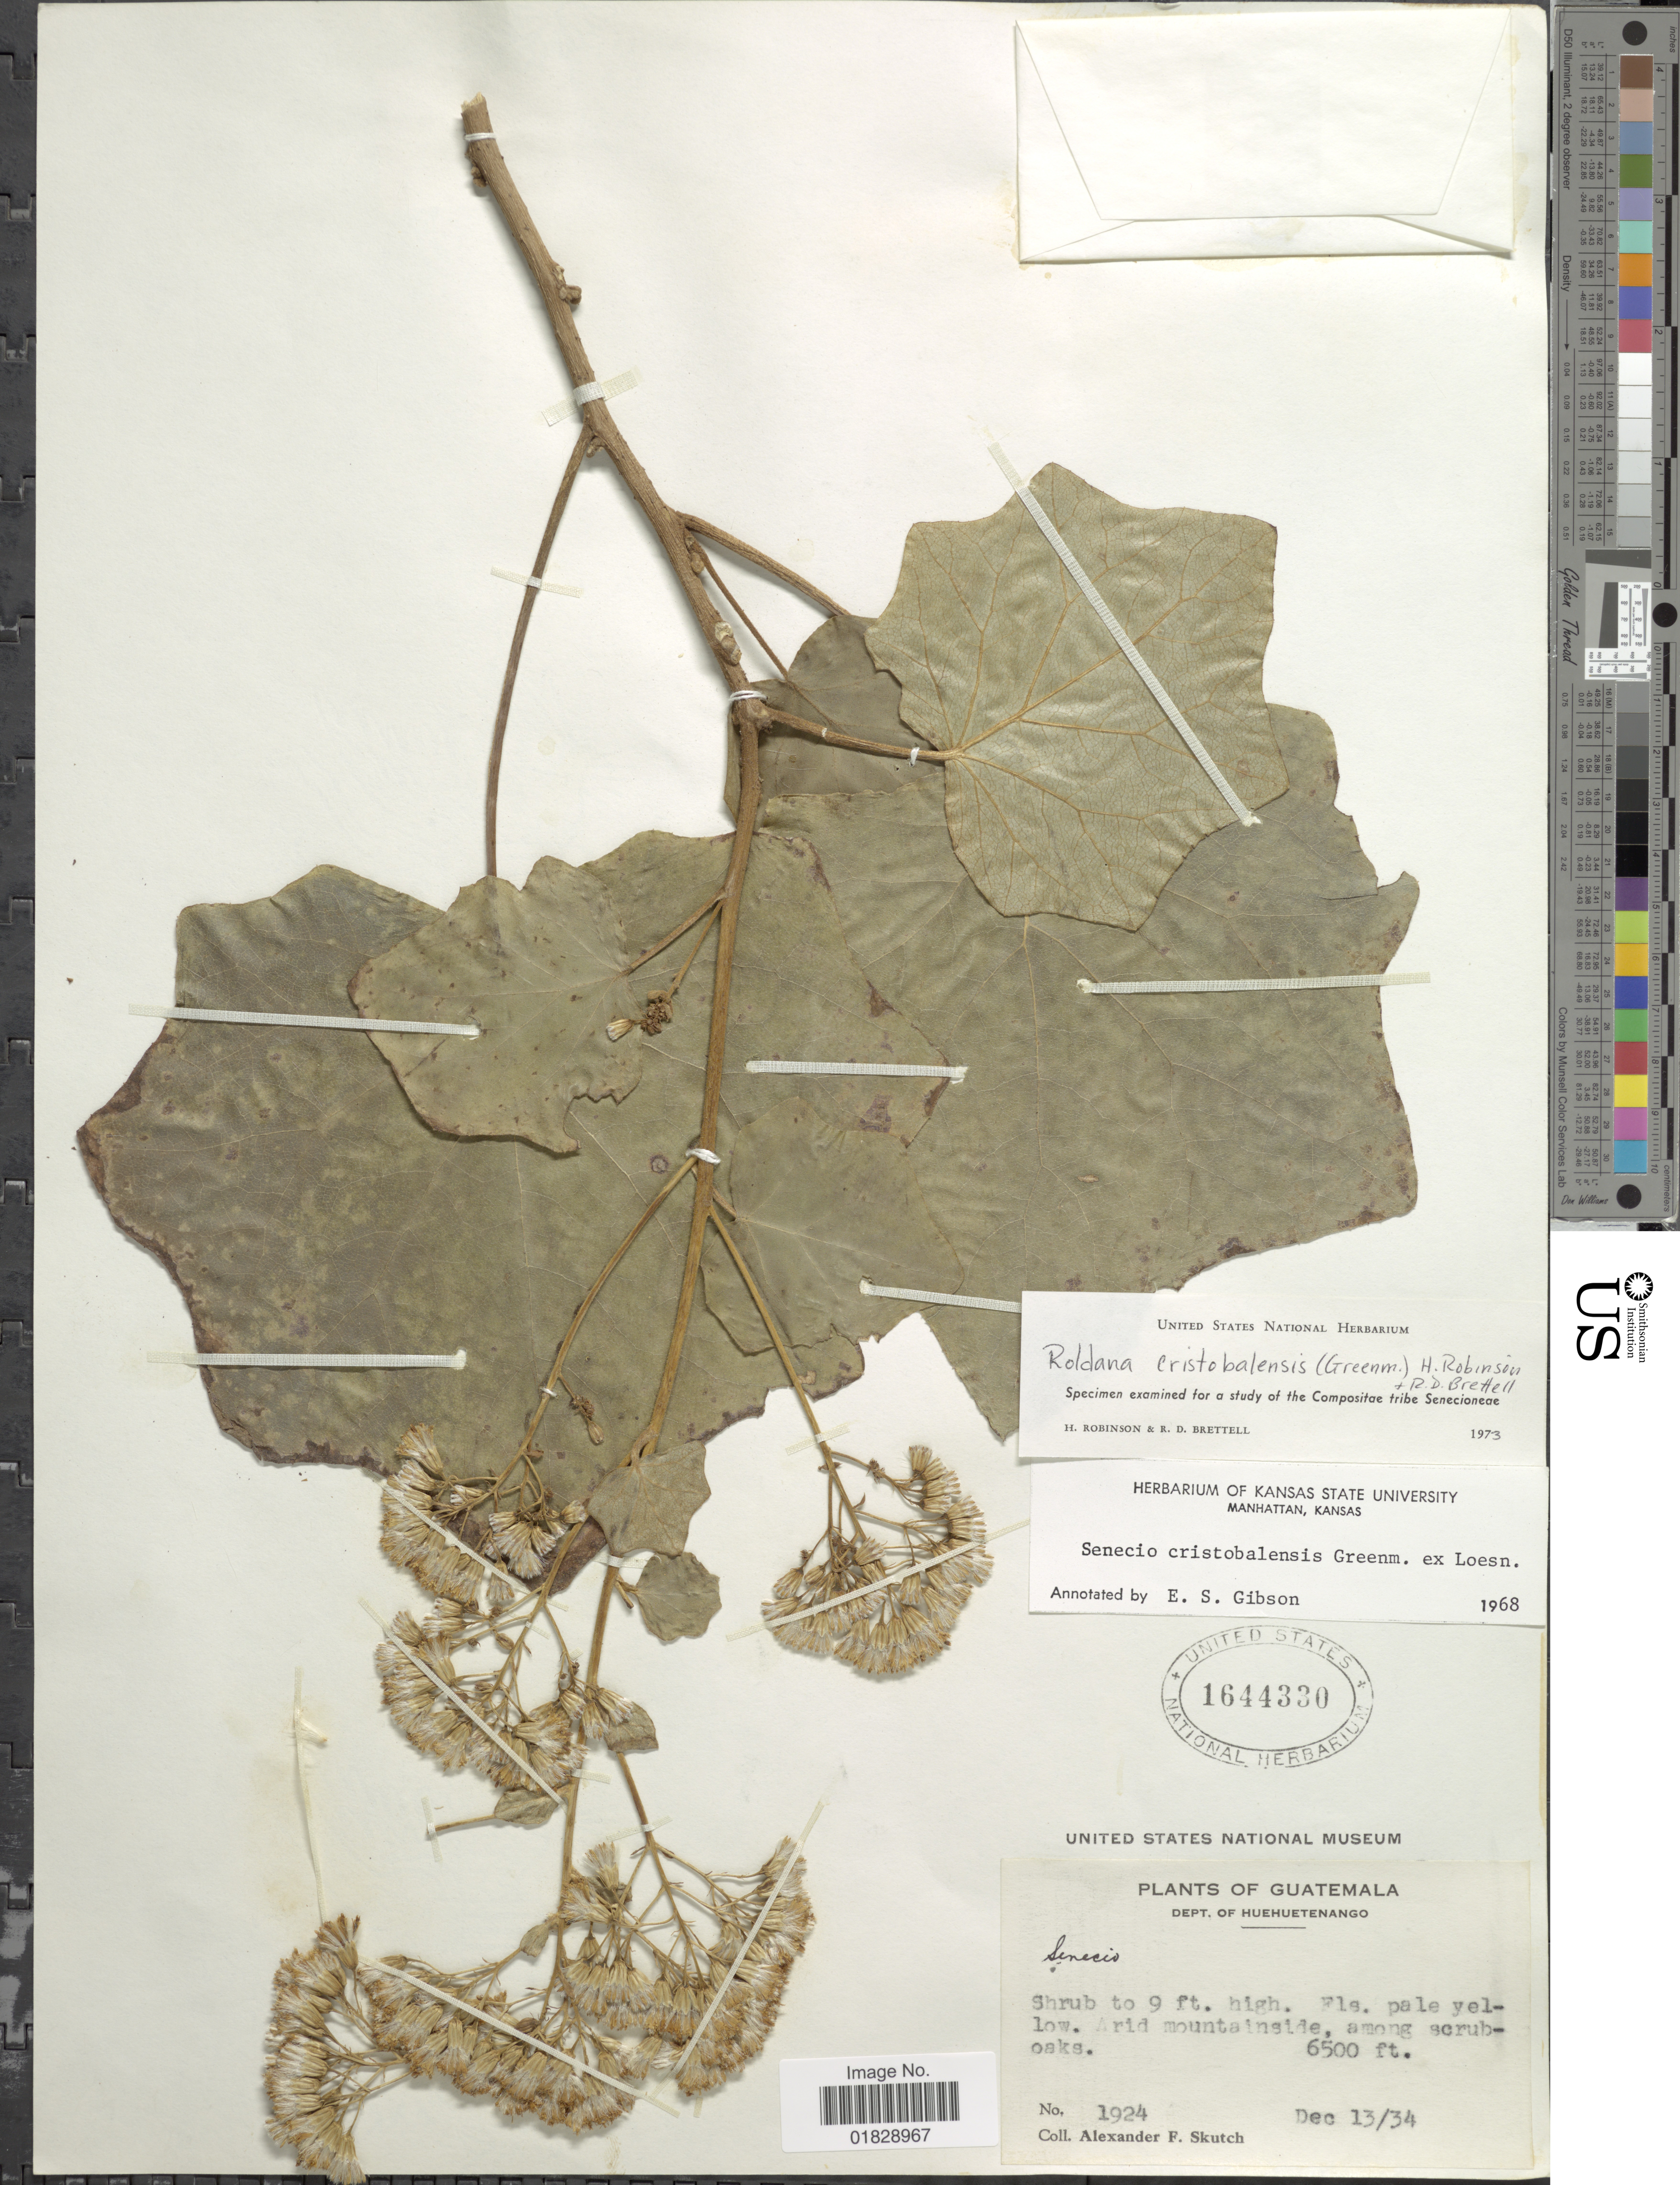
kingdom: Plantae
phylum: Tracheophyta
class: Magnoliopsida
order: Asterales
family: Asteraceae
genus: Roldana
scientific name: Roldana cristobalensis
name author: (Greenm.) H. Rob. & Brettell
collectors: A. F. Skutch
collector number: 1924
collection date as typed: Transcribed d/m/y: 13/12/34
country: Guatemala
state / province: Huehuetenango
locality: Dept. of Huehuetenango. Arid mountainside, among scrub-oaks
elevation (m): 1981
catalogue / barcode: US 1644330